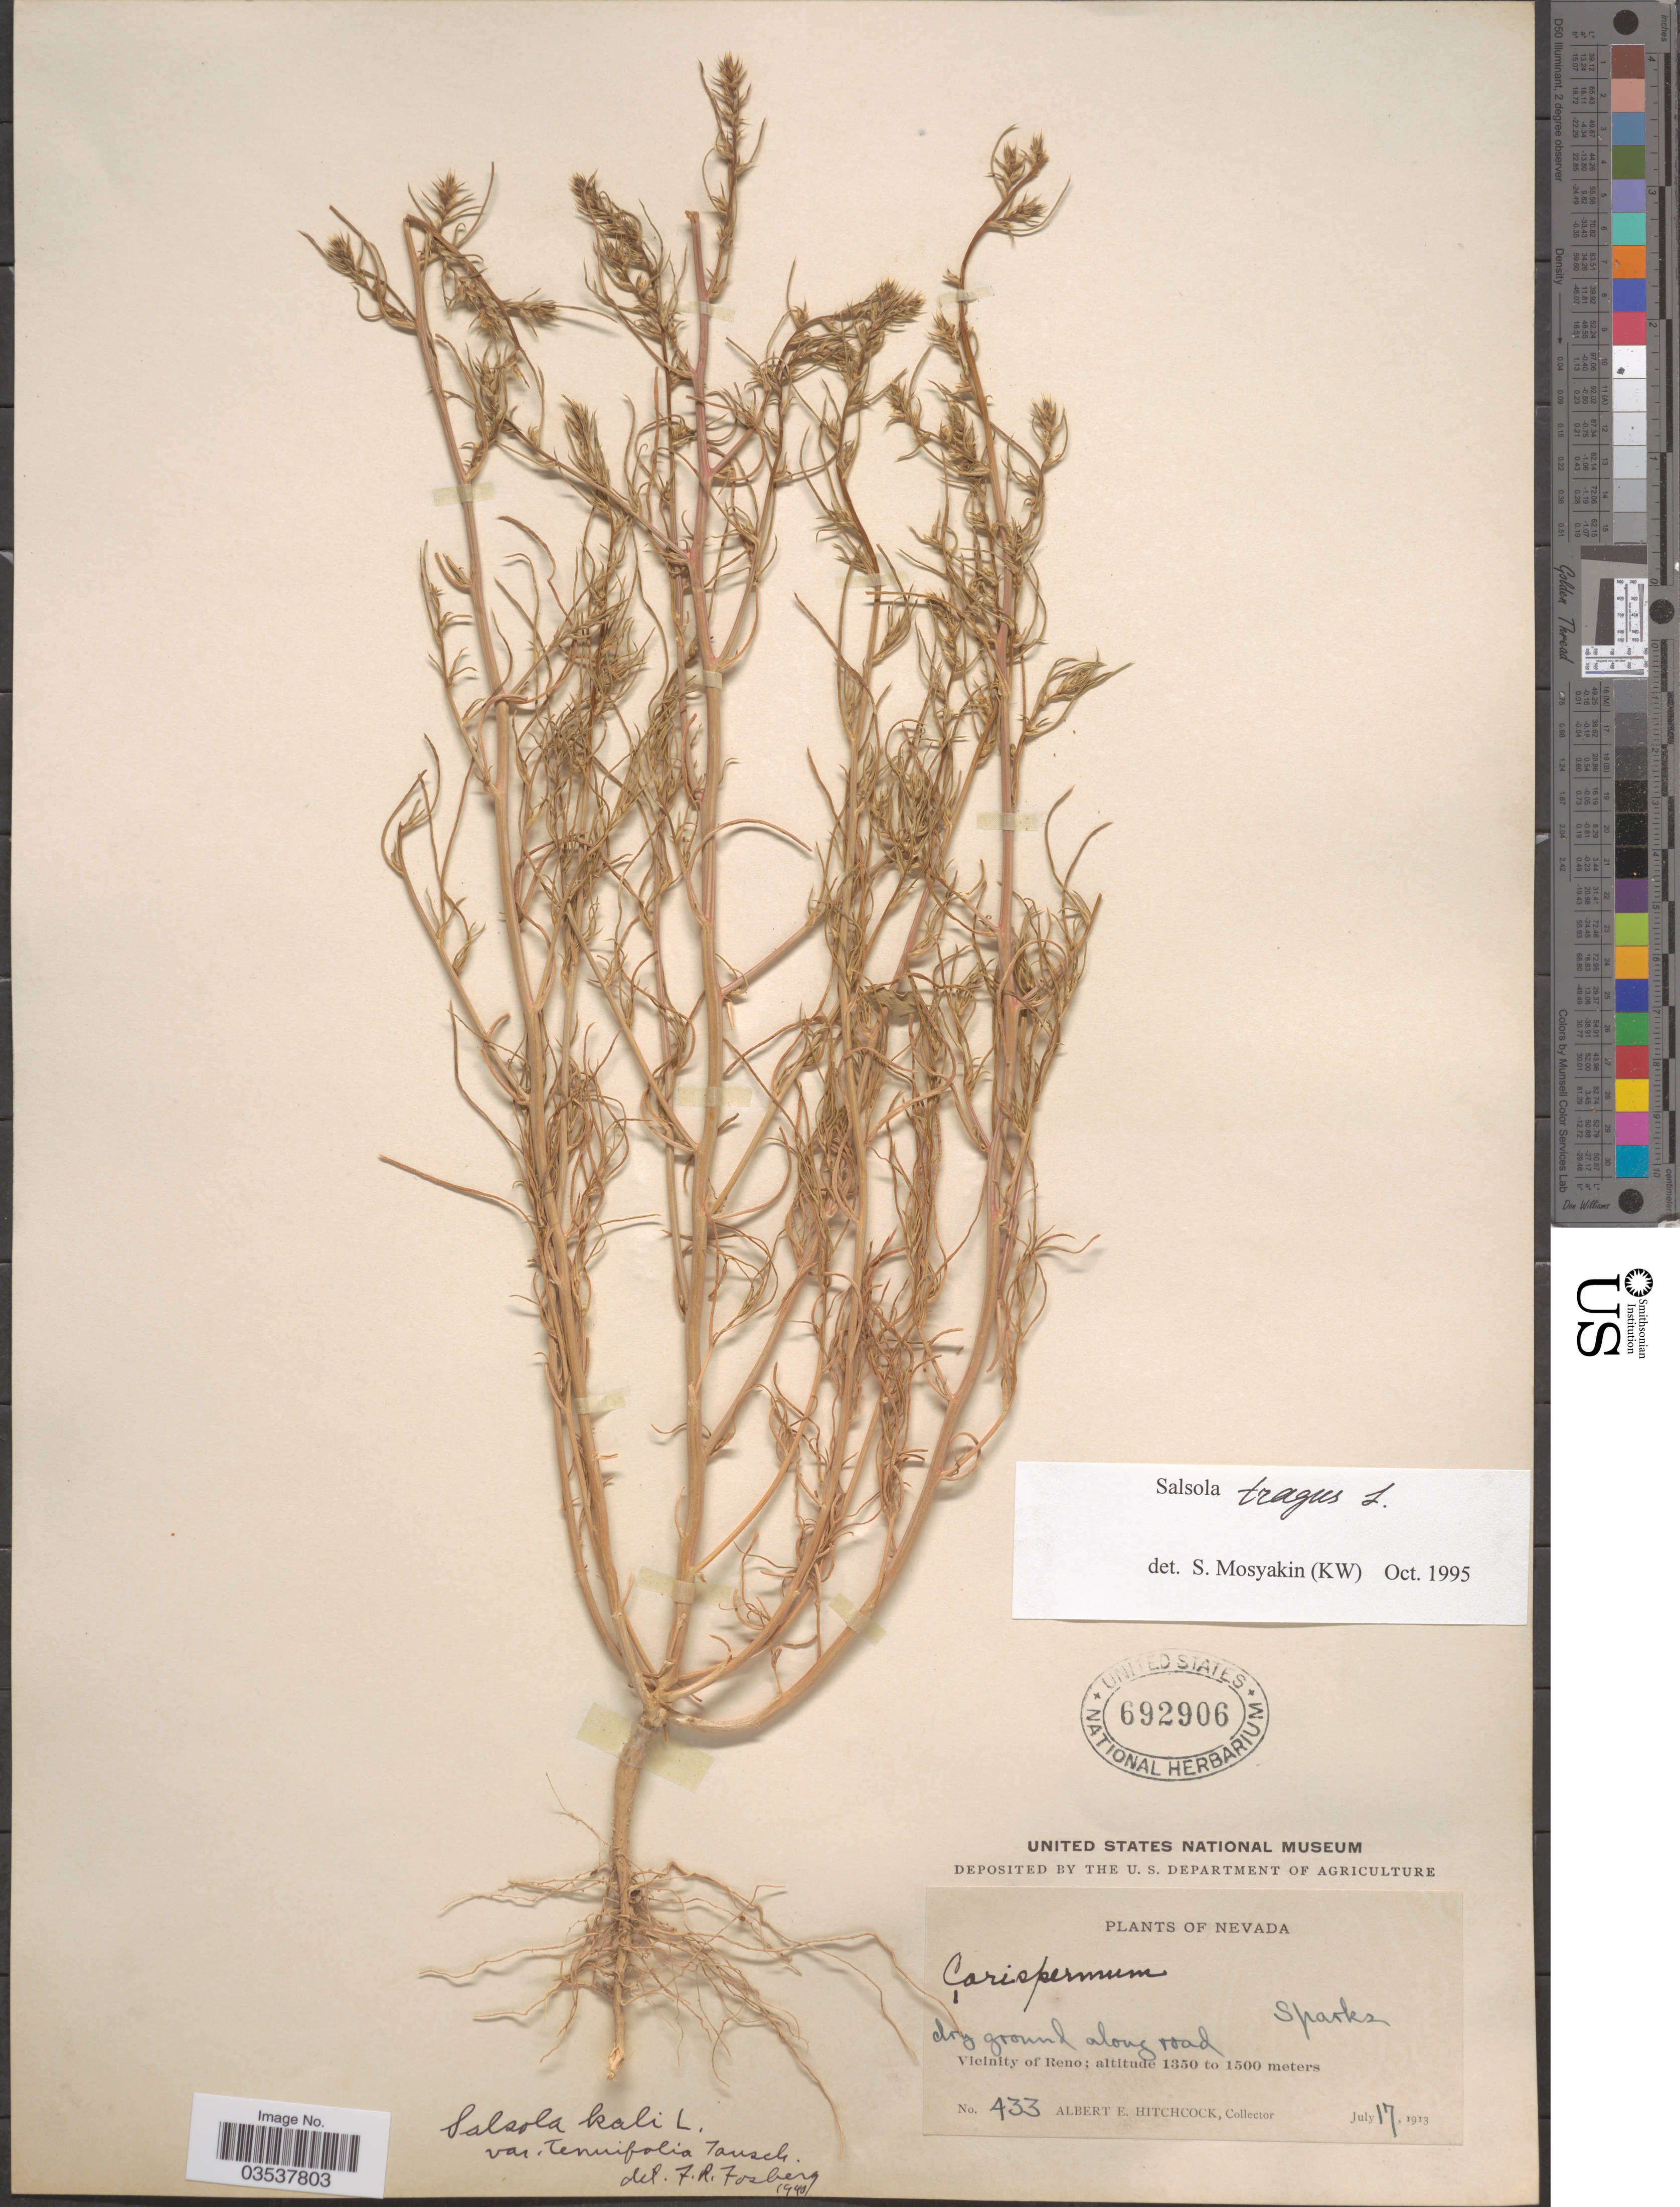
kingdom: Plantae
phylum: Tracheophyta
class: Magnoliopsida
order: Caryophyllales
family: Amaranthaceae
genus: Salsola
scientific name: Salsola pestifer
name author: A. Nelson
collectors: A. Hitchcock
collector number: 433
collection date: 1913-07-17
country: United States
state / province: Nevada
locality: Vicinity of Reno.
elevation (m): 1350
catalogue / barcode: US 692906